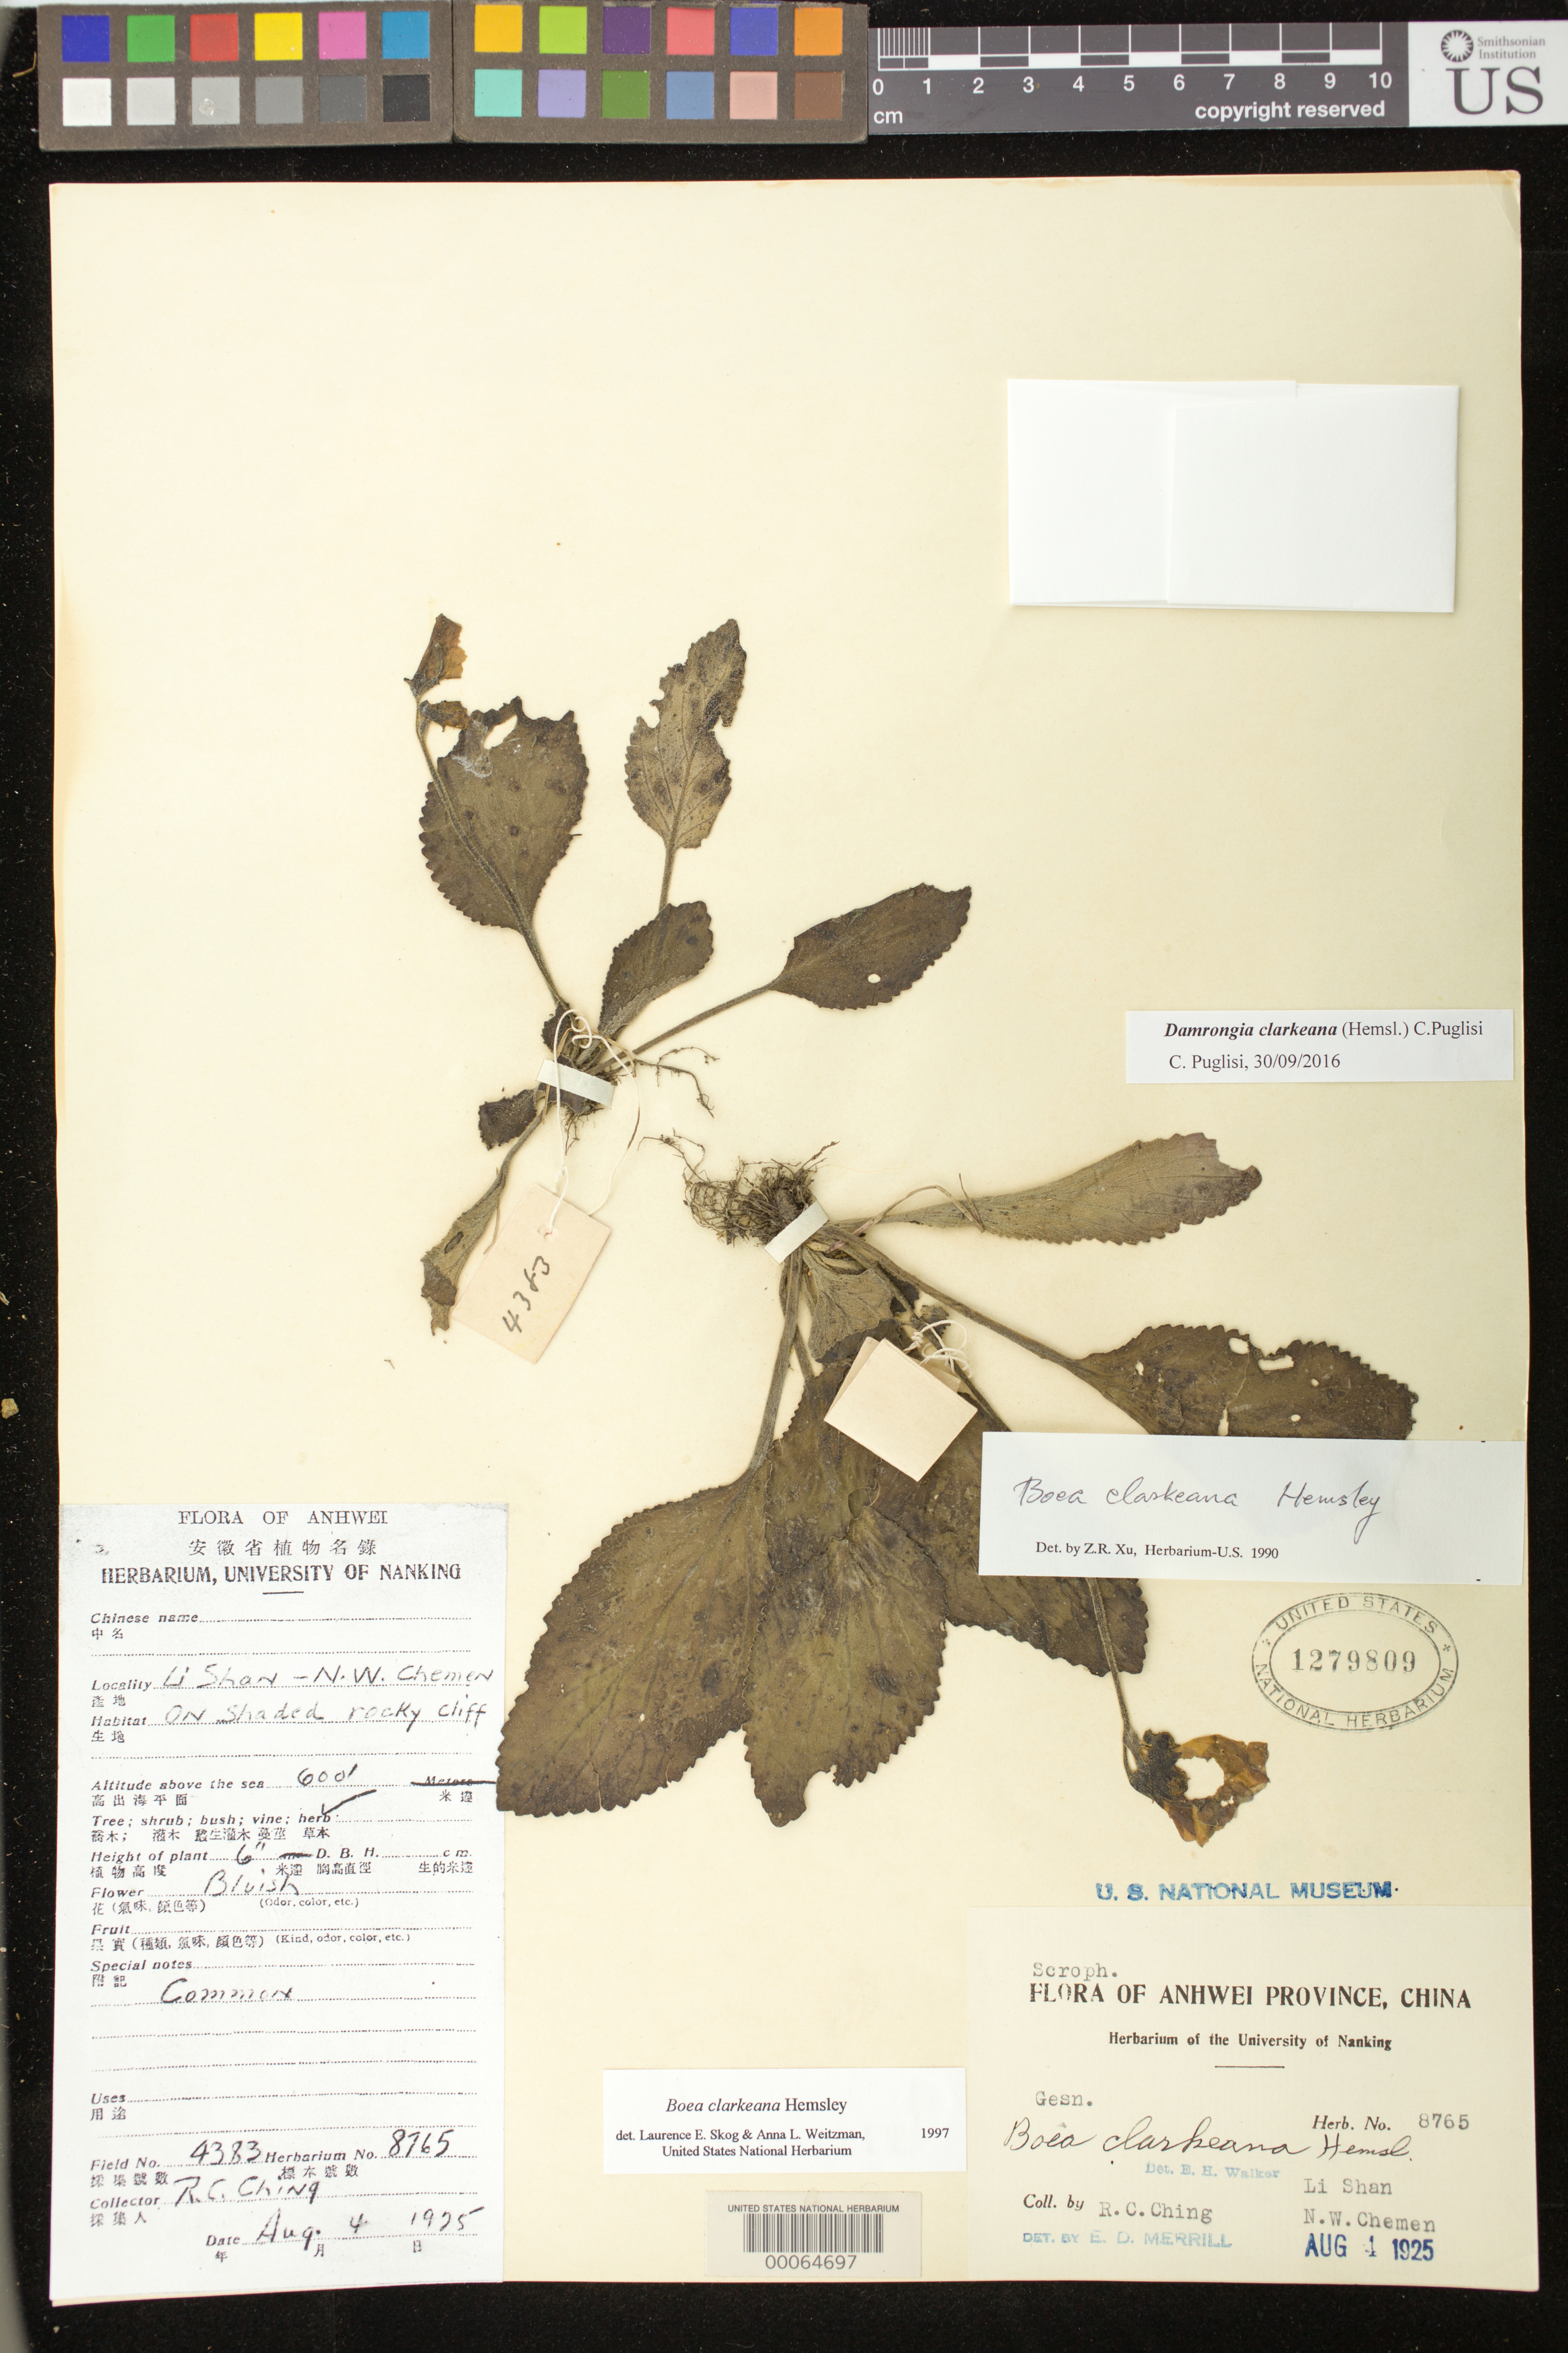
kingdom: Plantae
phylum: Tracheophyta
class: Magnoliopsida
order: Lamiales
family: Gesneriaceae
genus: Damrongia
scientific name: Damrongia clarkeana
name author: (Hemsl.) Puglisi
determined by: Puglisi, Carmen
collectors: R. C. Ching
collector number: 8765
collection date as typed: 04 Aug 1925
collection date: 1925-08-04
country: China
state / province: Anhui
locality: Li shan, nw chemen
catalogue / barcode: US 1279809